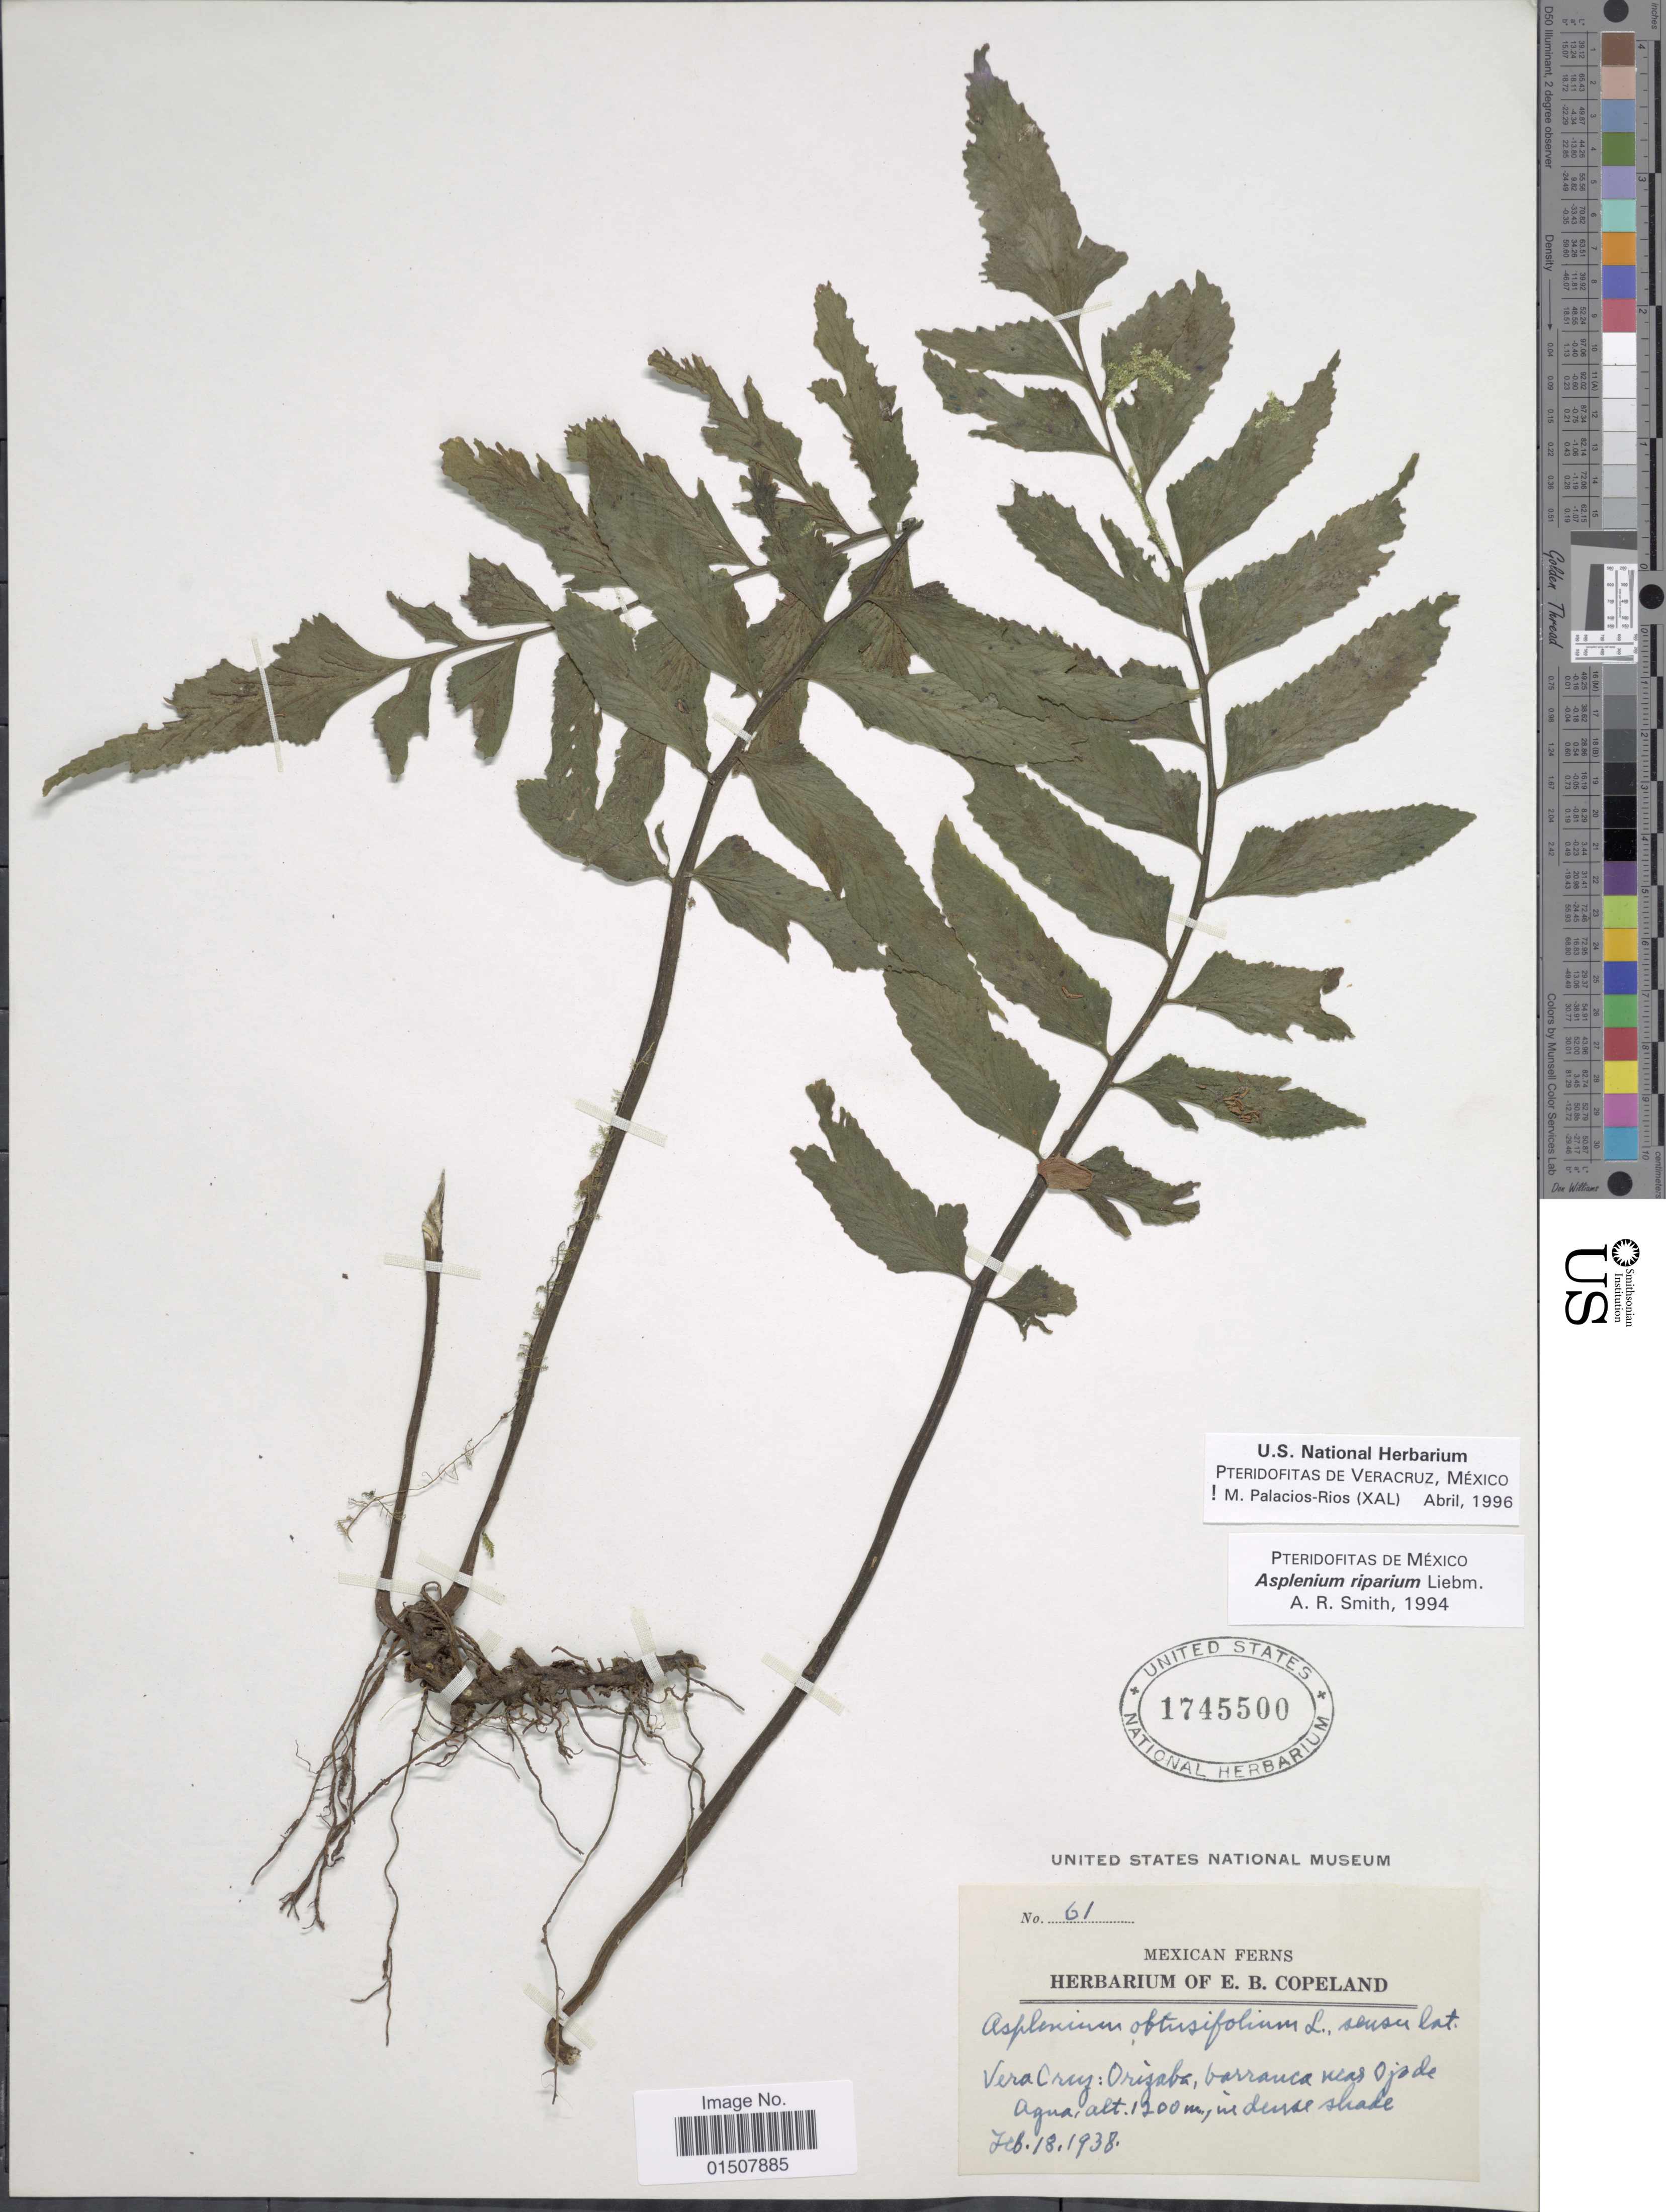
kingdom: Plantae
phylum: Tracheophyta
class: Polypodiopsida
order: Polypodiales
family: Aspleniaceae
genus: Asplenium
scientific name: Asplenium riparium Brack., nom. illeg.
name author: Brack. in Wilkes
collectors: ex herb. E. B. Copeland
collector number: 61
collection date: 1938-02-18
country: Mexico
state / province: Veracruz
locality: Vera Cruz: Orizaba, barranca near Ojo de Agua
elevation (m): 1200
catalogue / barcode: US 1745500